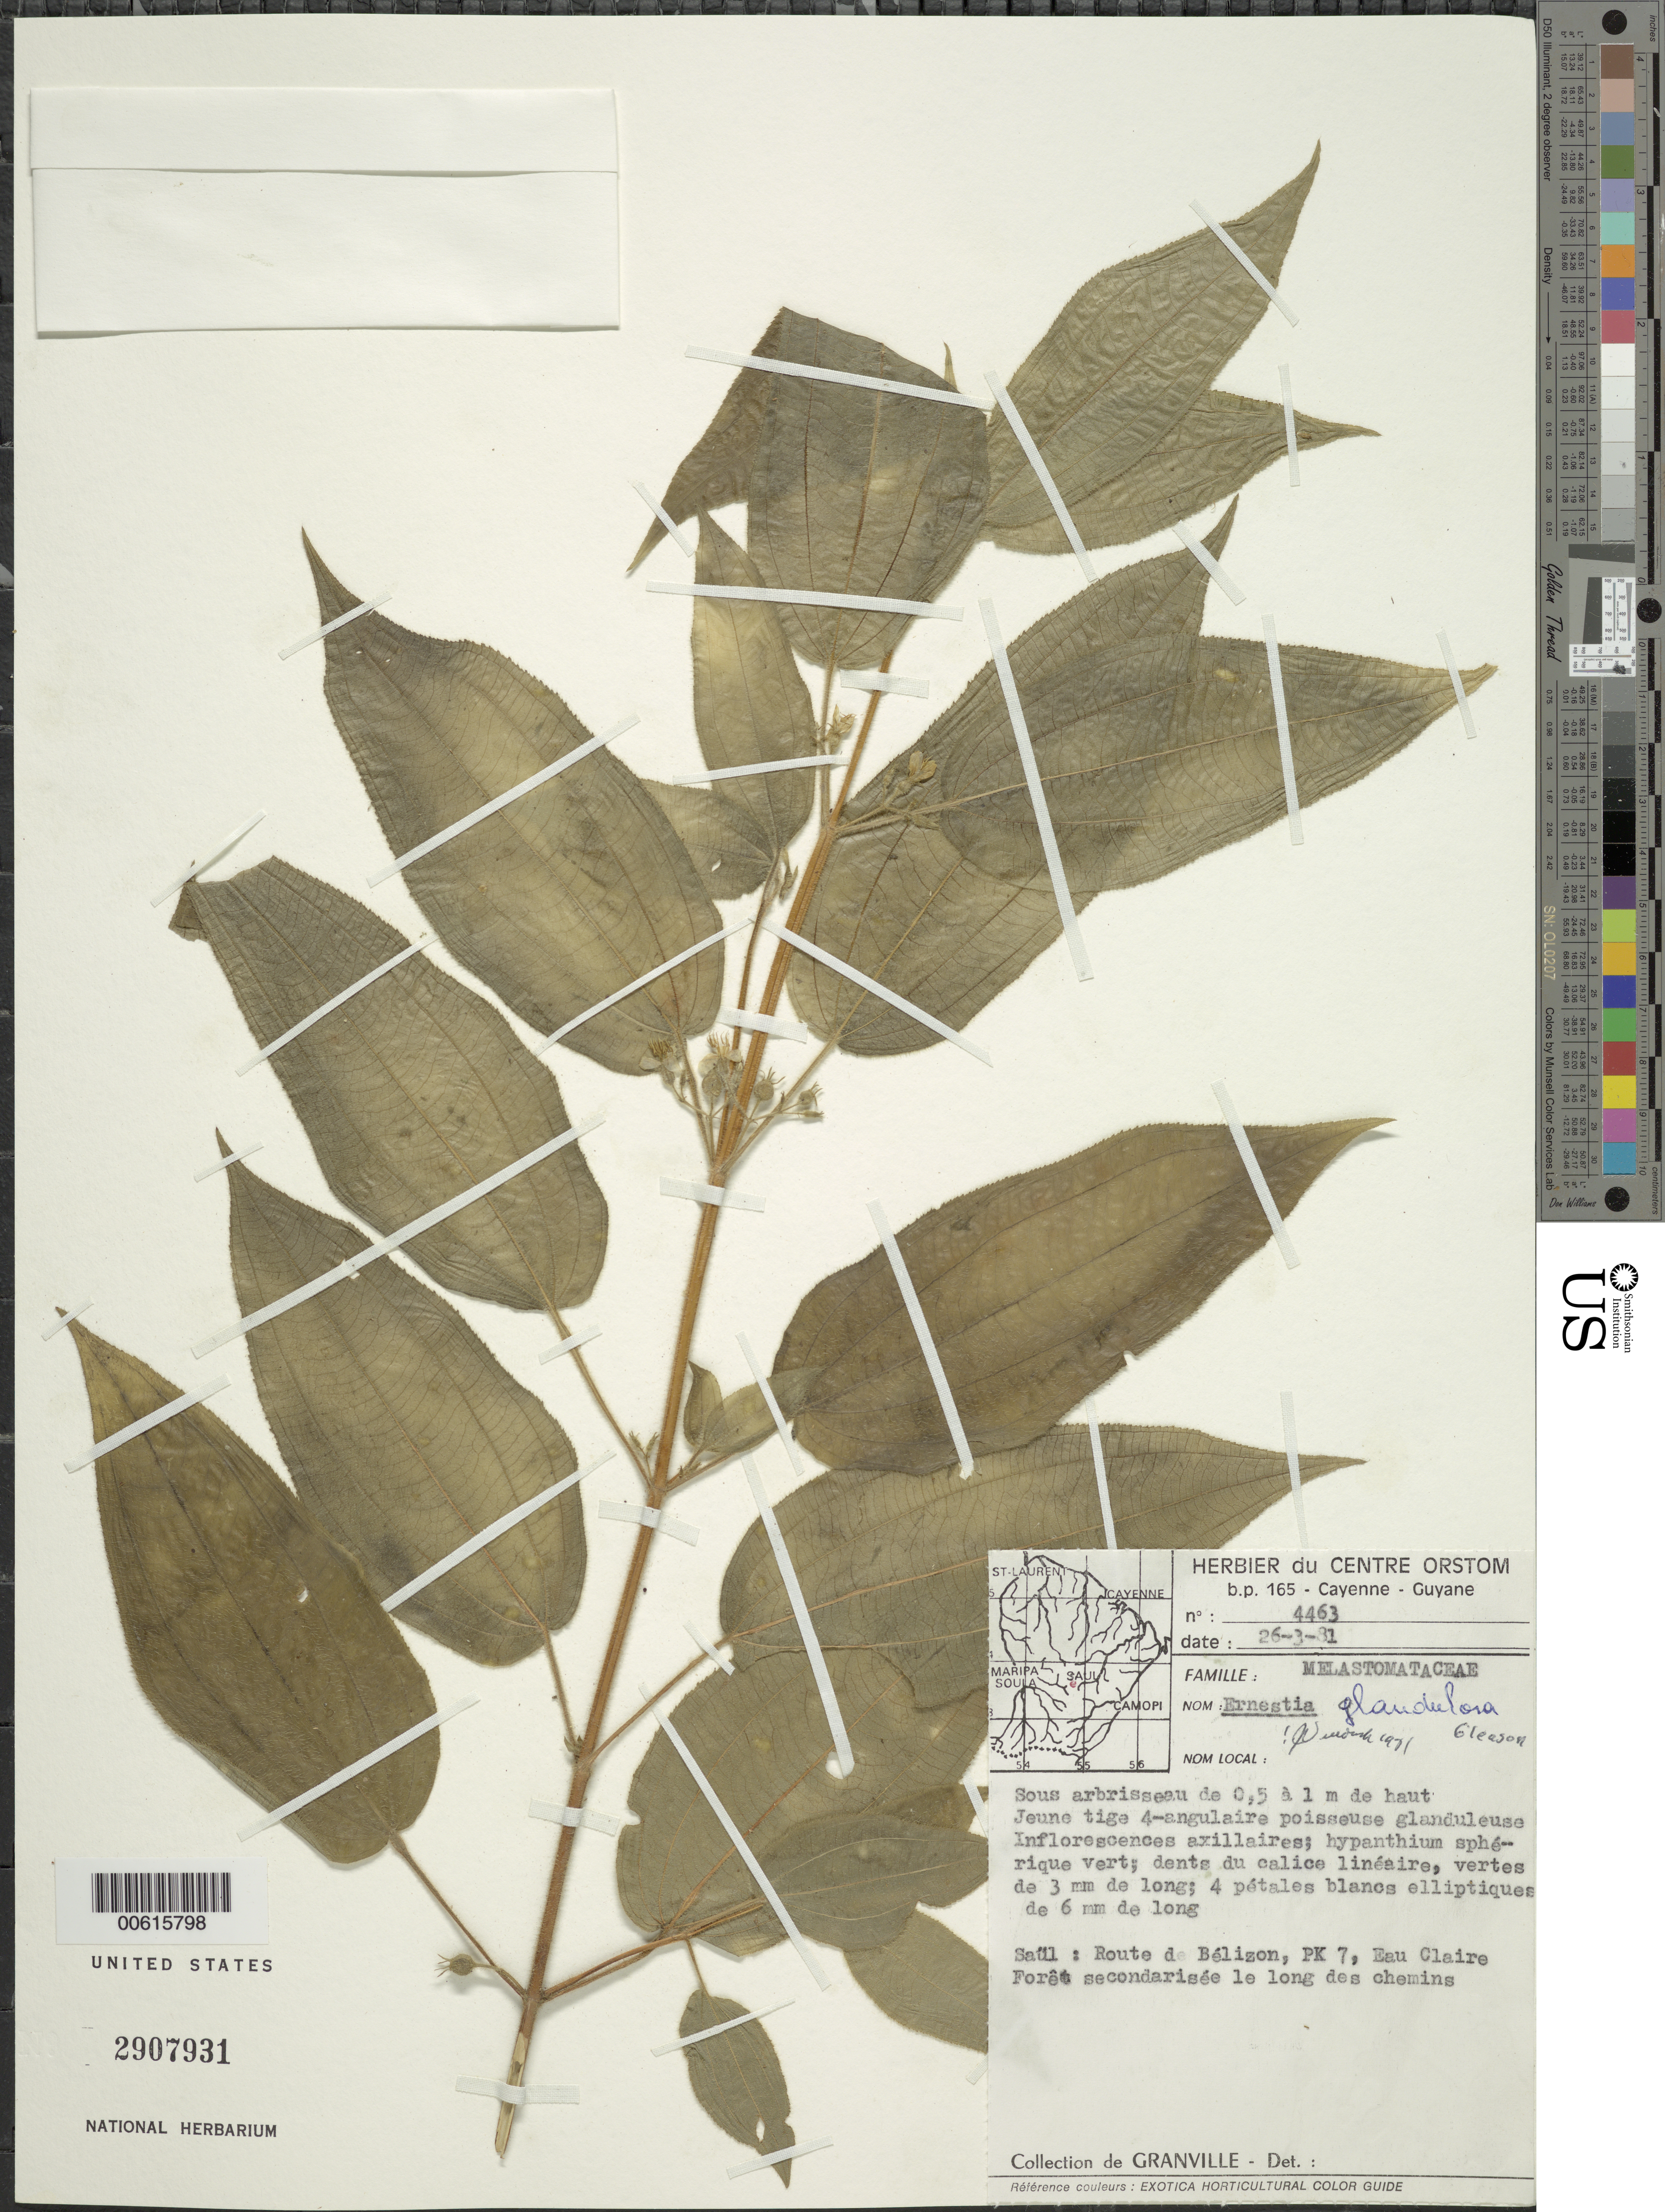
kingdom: Plantae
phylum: Tracheophyta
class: Magnoliopsida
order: Myrtales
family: Melastomataceae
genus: Pseudoernestia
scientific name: Pseudoernestia glandulosa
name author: (Gleason) M.J. Rocha & P.J.F. Guim.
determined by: Nunes da Silva, Diego, (RB), Jardim Botanico do Rio de Janeiro - Herbario (BRAZIL)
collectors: J.-J. de Granville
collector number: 4463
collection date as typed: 26-Mar-81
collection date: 1981-03-26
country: French Guiana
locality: Saül, Route de Bélizon, PK 7, Eaux Claire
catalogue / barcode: US 2907931